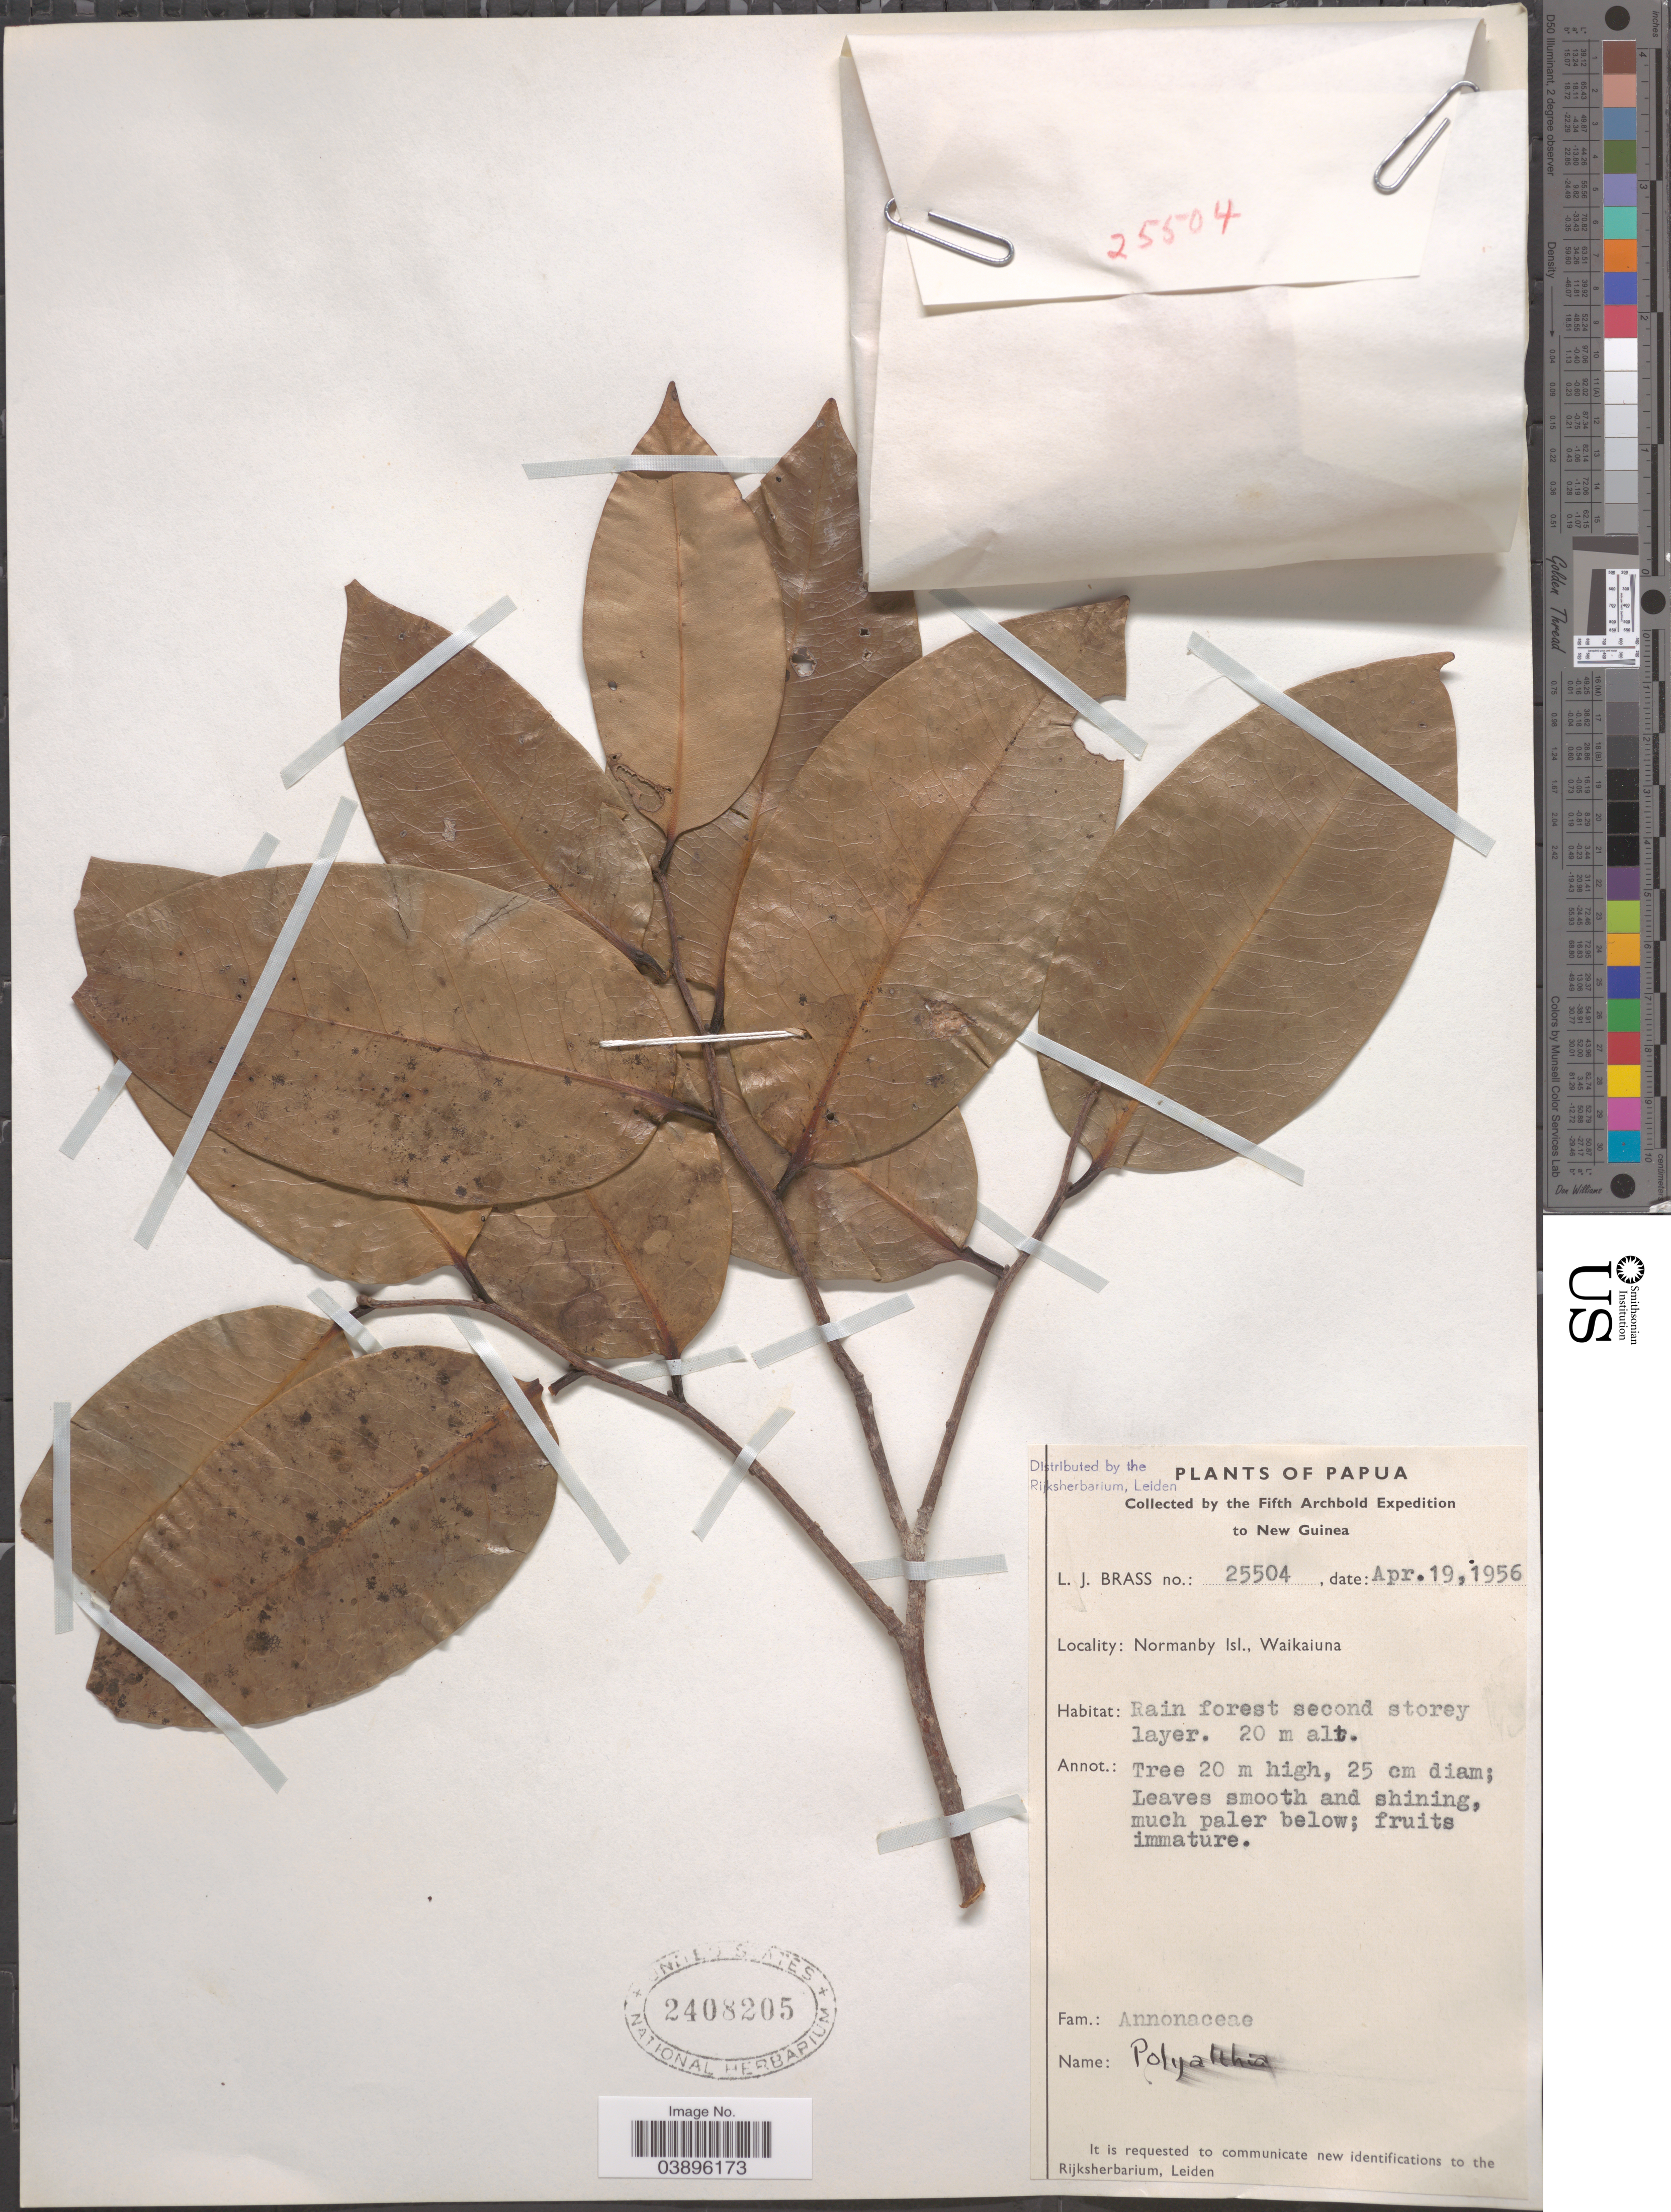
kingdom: Plantae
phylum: Tracheophyta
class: Magnoliopsida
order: Magnoliales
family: Annonaceae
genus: Polyalthia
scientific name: Polyalthia sp.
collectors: L. J. Brass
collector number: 25504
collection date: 1956-04-19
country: Papua New Guinea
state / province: Milne Bay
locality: Papua. New Guinea. Normanby Isl., Waikaiuna.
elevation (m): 20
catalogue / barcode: US 2408205